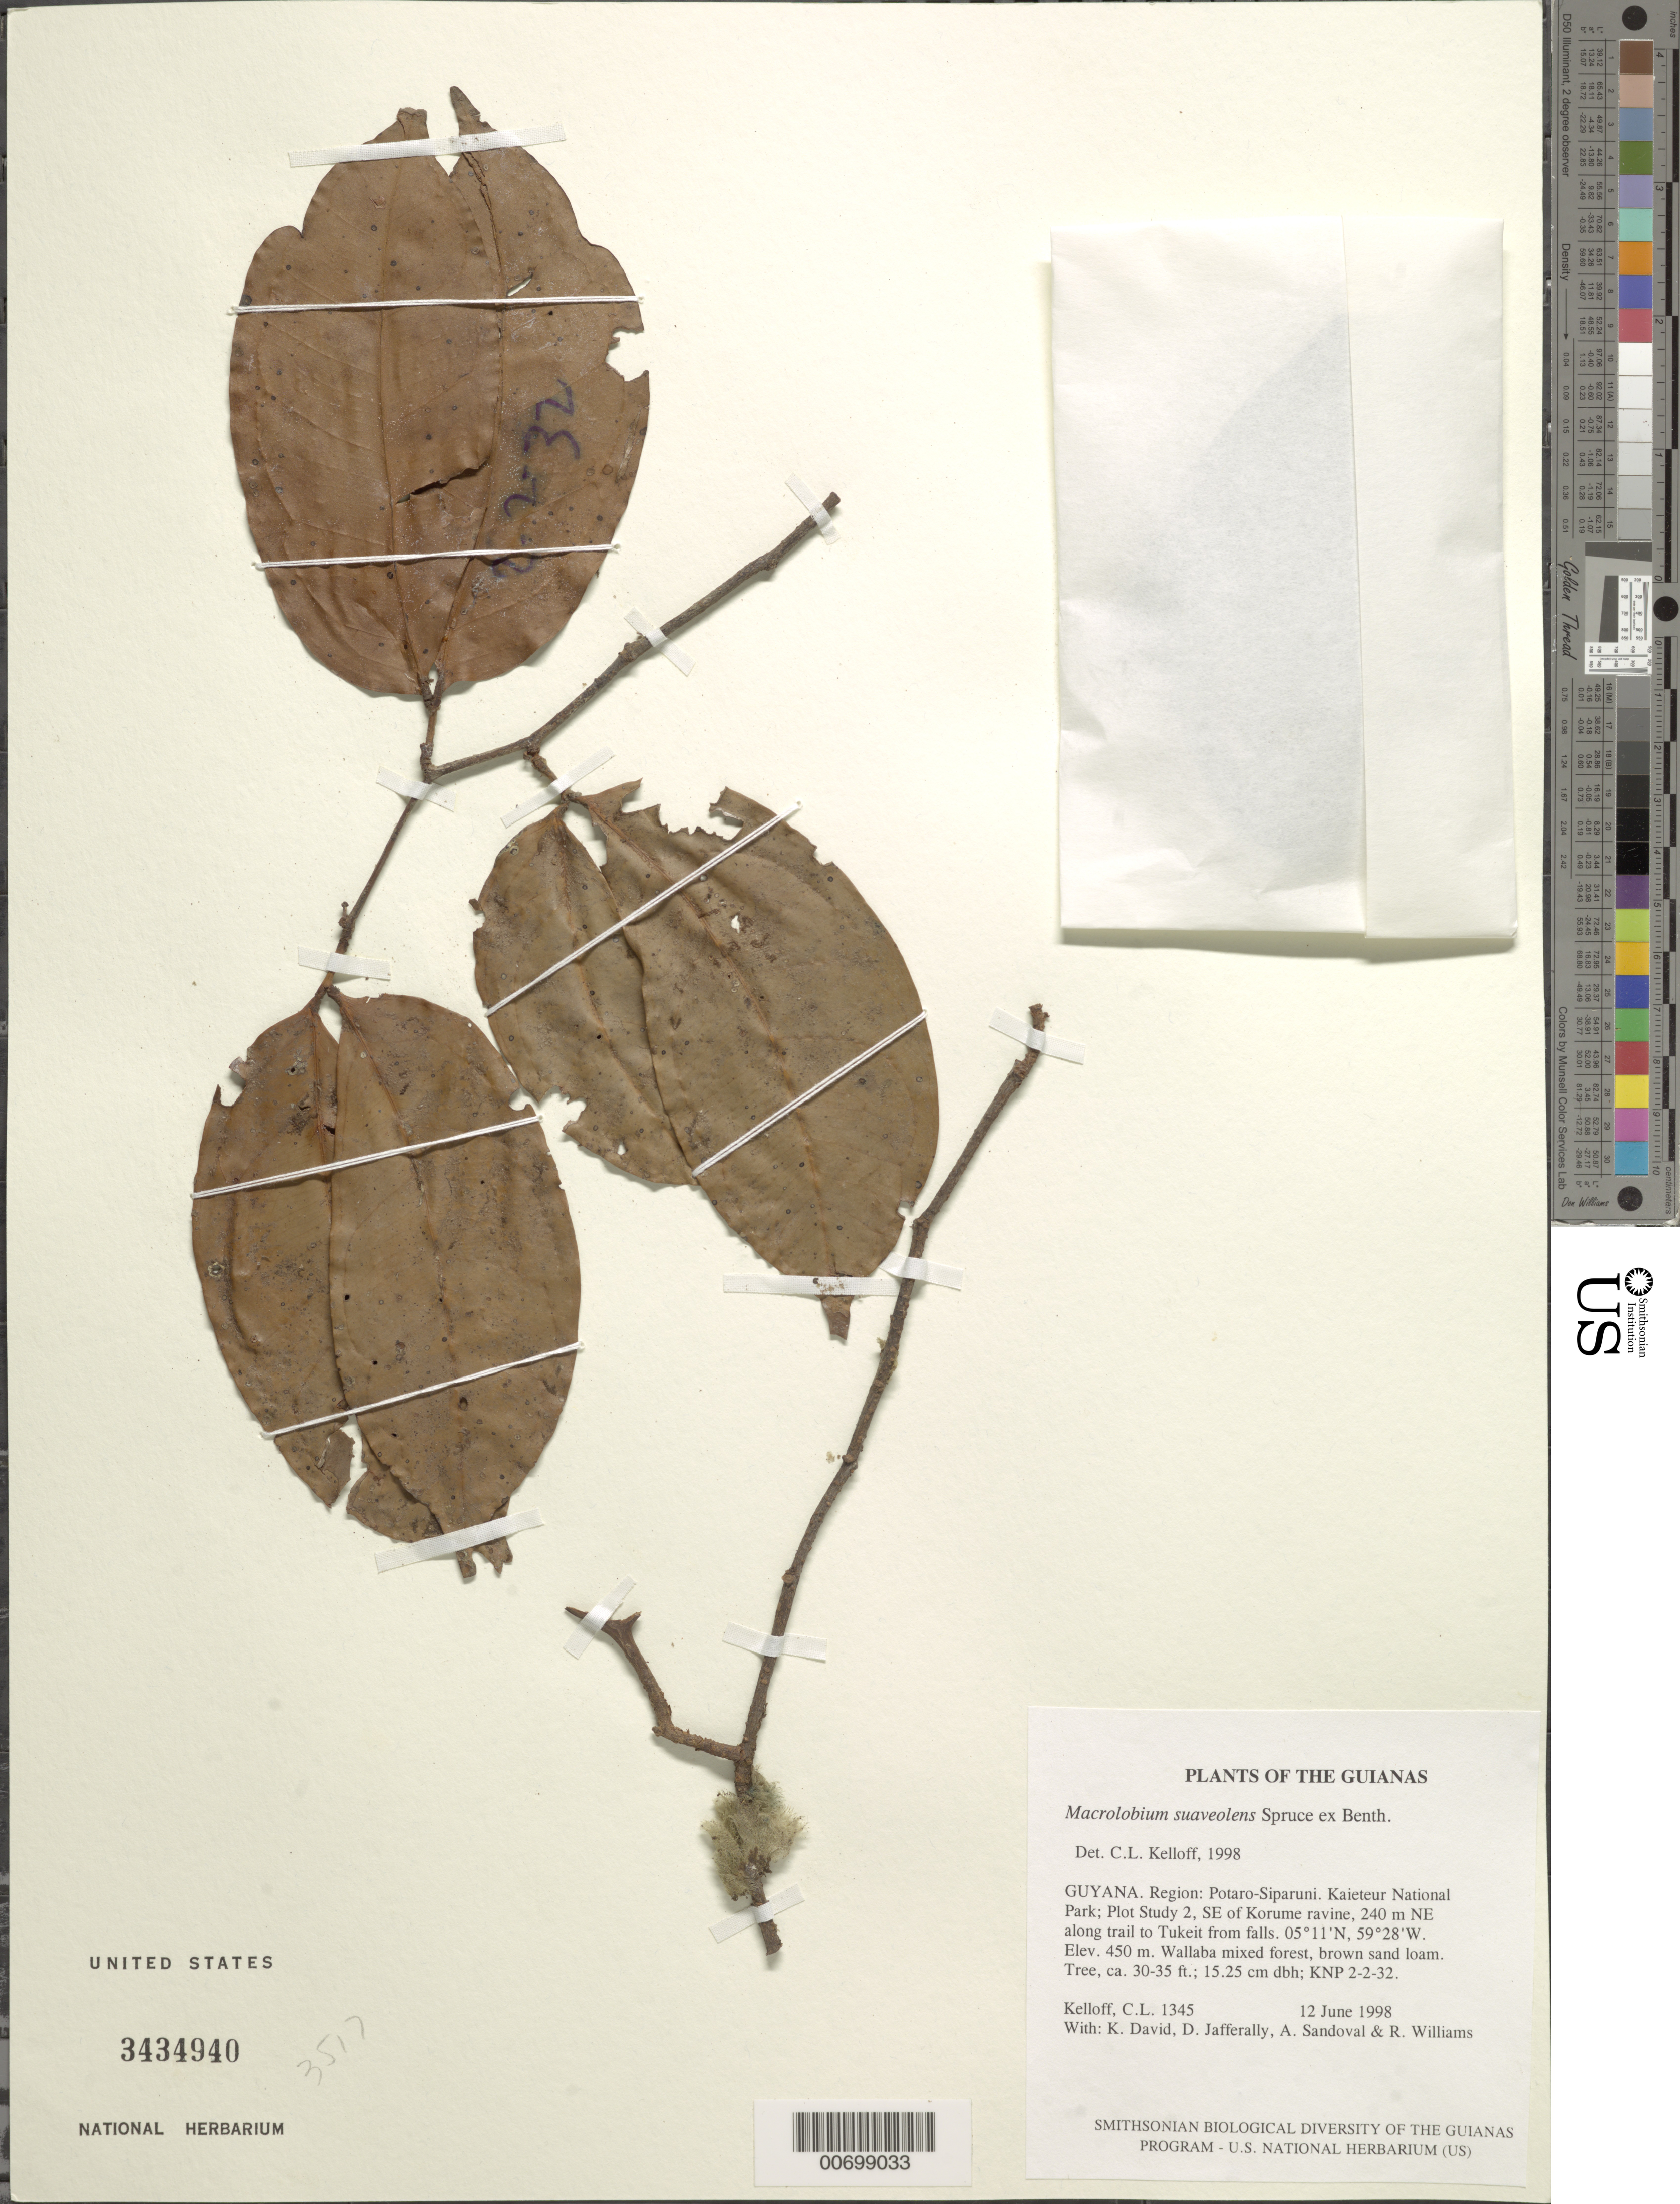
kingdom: Plantae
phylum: Tracheophyta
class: Magnoliopsida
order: Fabales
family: Fabaceae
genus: Macrolobium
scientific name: Macrolobium suaveolens var. suaveolens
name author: Benth.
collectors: C. L. Kelloff, K. David, D. Jafferally, A. Sandoval & R. Williams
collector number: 1345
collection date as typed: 12 June 1998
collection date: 1998-06-12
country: Guyana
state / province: Potaro-Siparuni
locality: Kaieteur National Park; Plot Study 2, SE of Korume ravine, 240 m NE along trail to Tukeit from falls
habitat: Wallaba mixed forest, brown sand loam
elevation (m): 450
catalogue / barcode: US 3434940